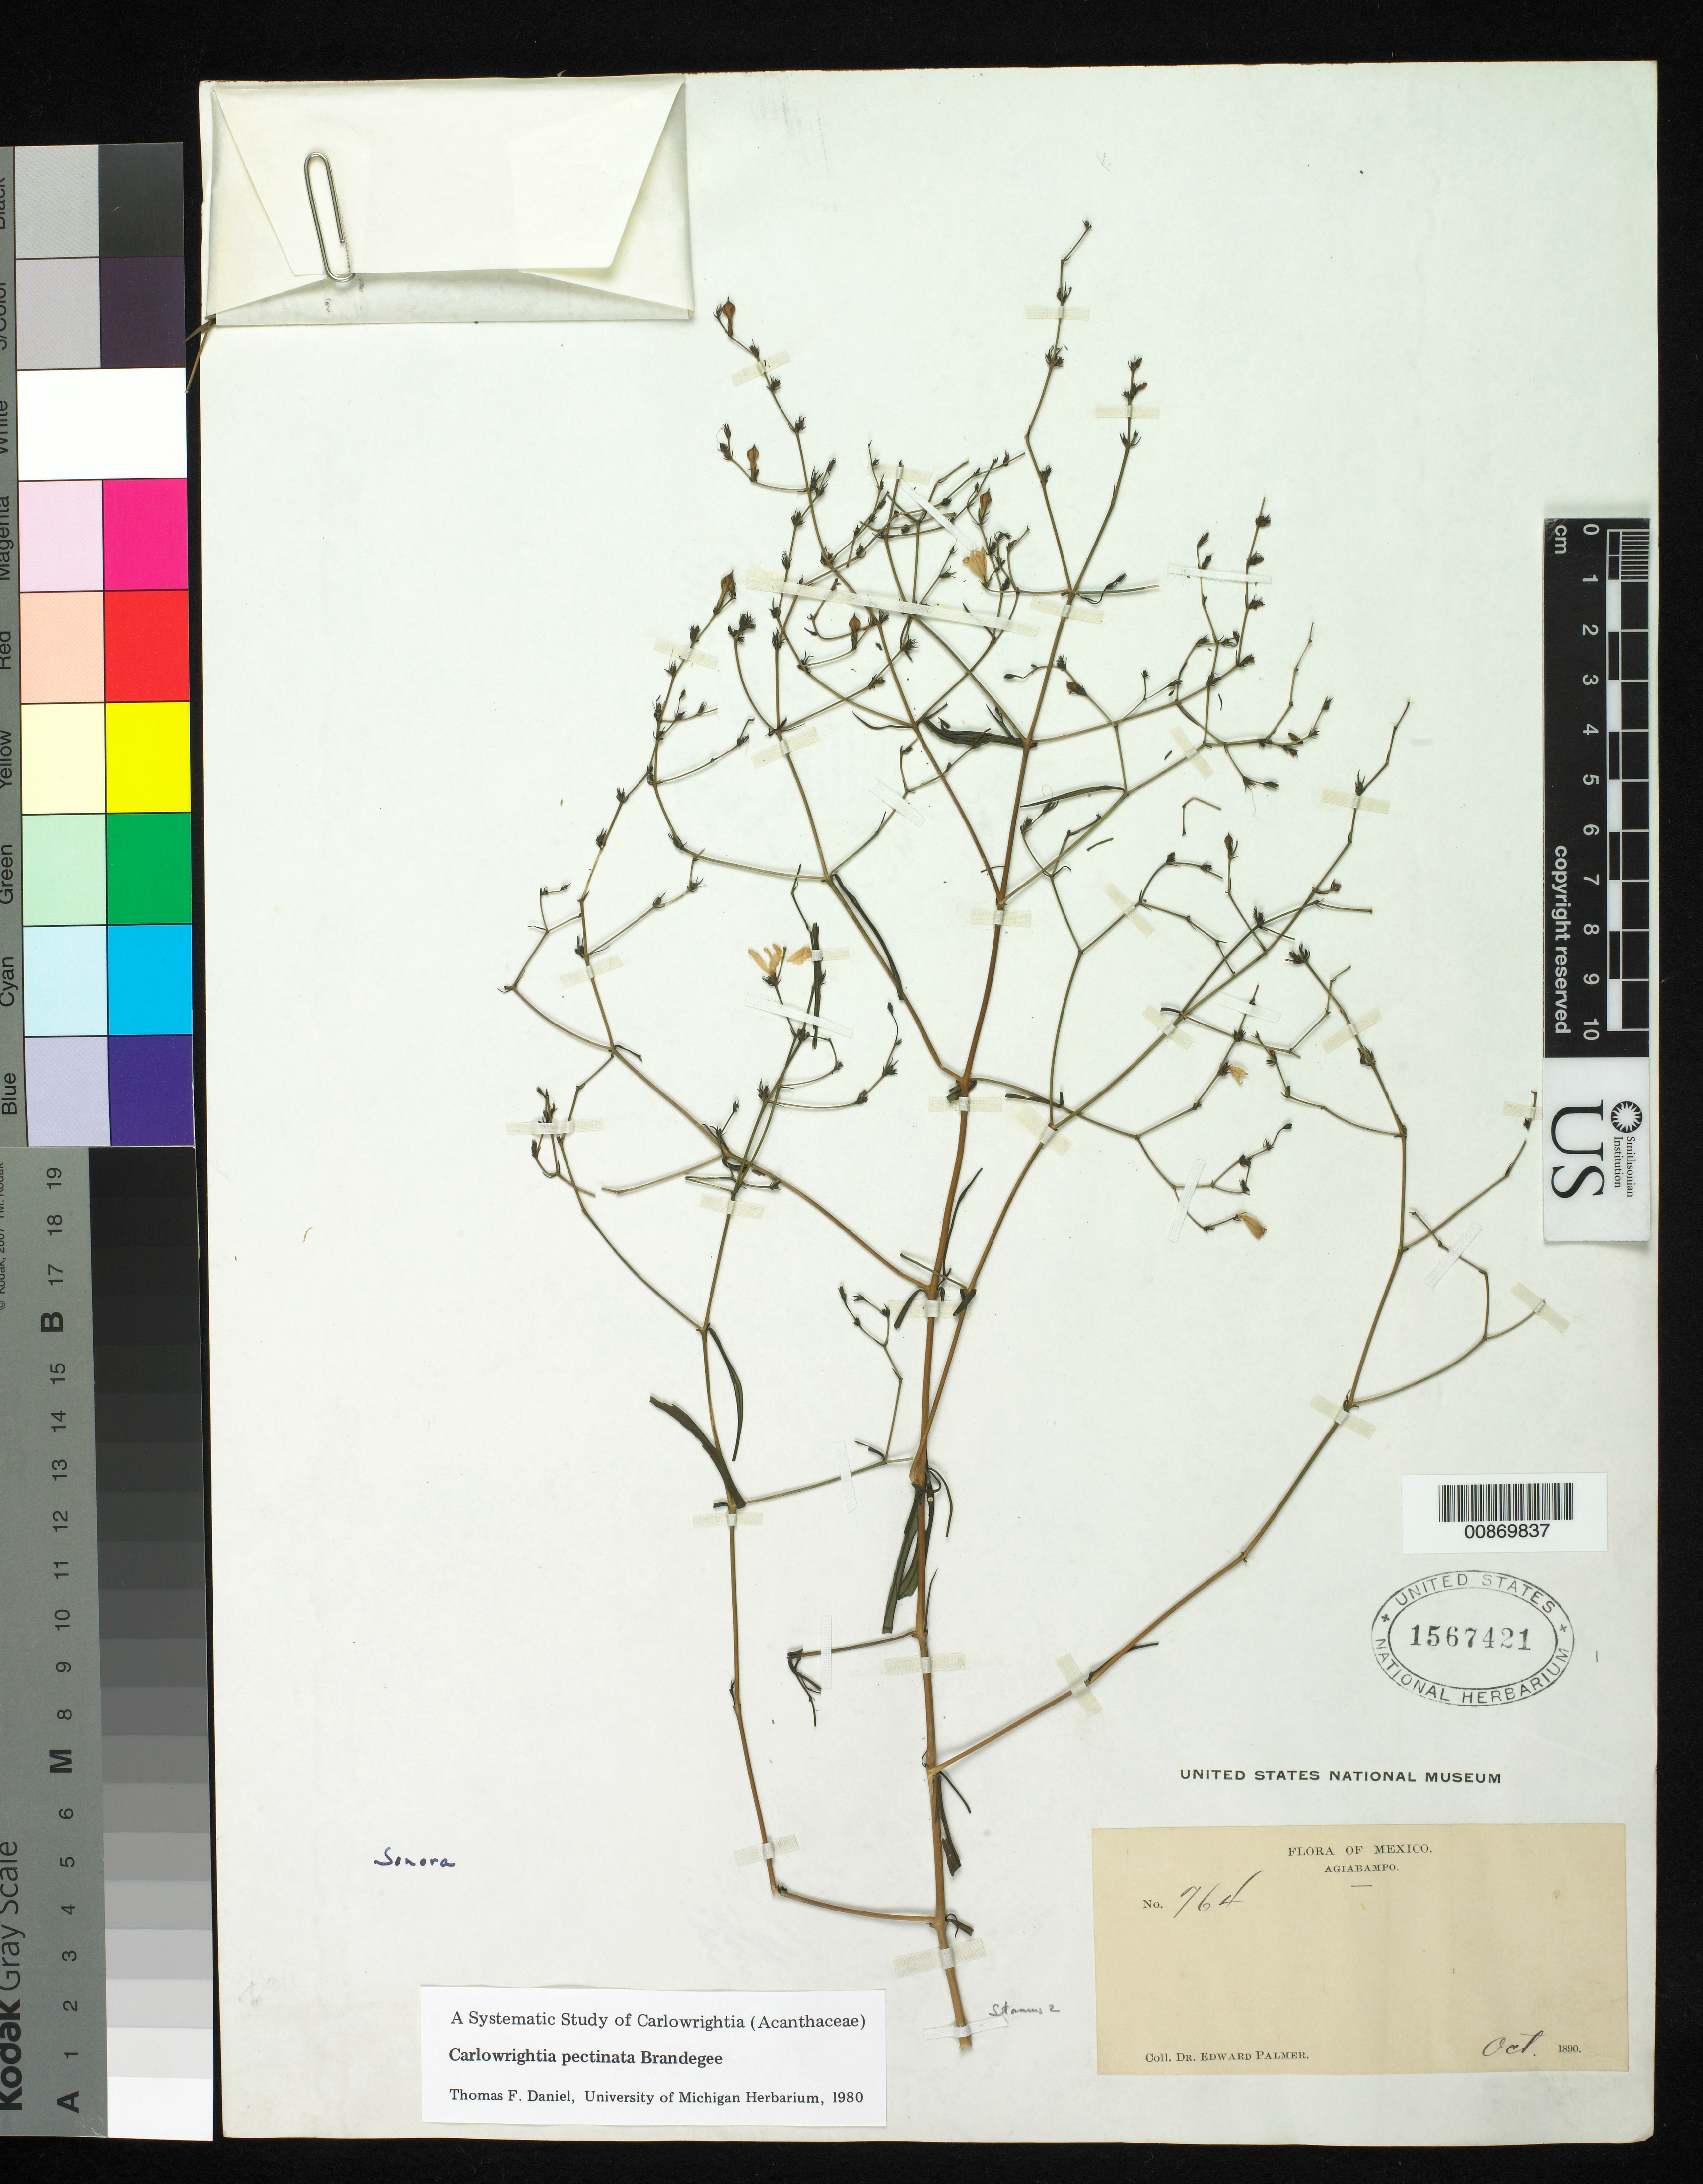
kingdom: Plantae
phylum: Tracheophyta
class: Magnoliopsida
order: Lamiales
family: Acanthaceae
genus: Carlowrightia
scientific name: Carlowrightia pectinata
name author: Brandegee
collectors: E. Palmer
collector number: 764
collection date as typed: Oct 1890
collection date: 1890-10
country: Mexico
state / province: Sonora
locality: Agiabampo, Sonora.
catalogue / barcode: US 1567421